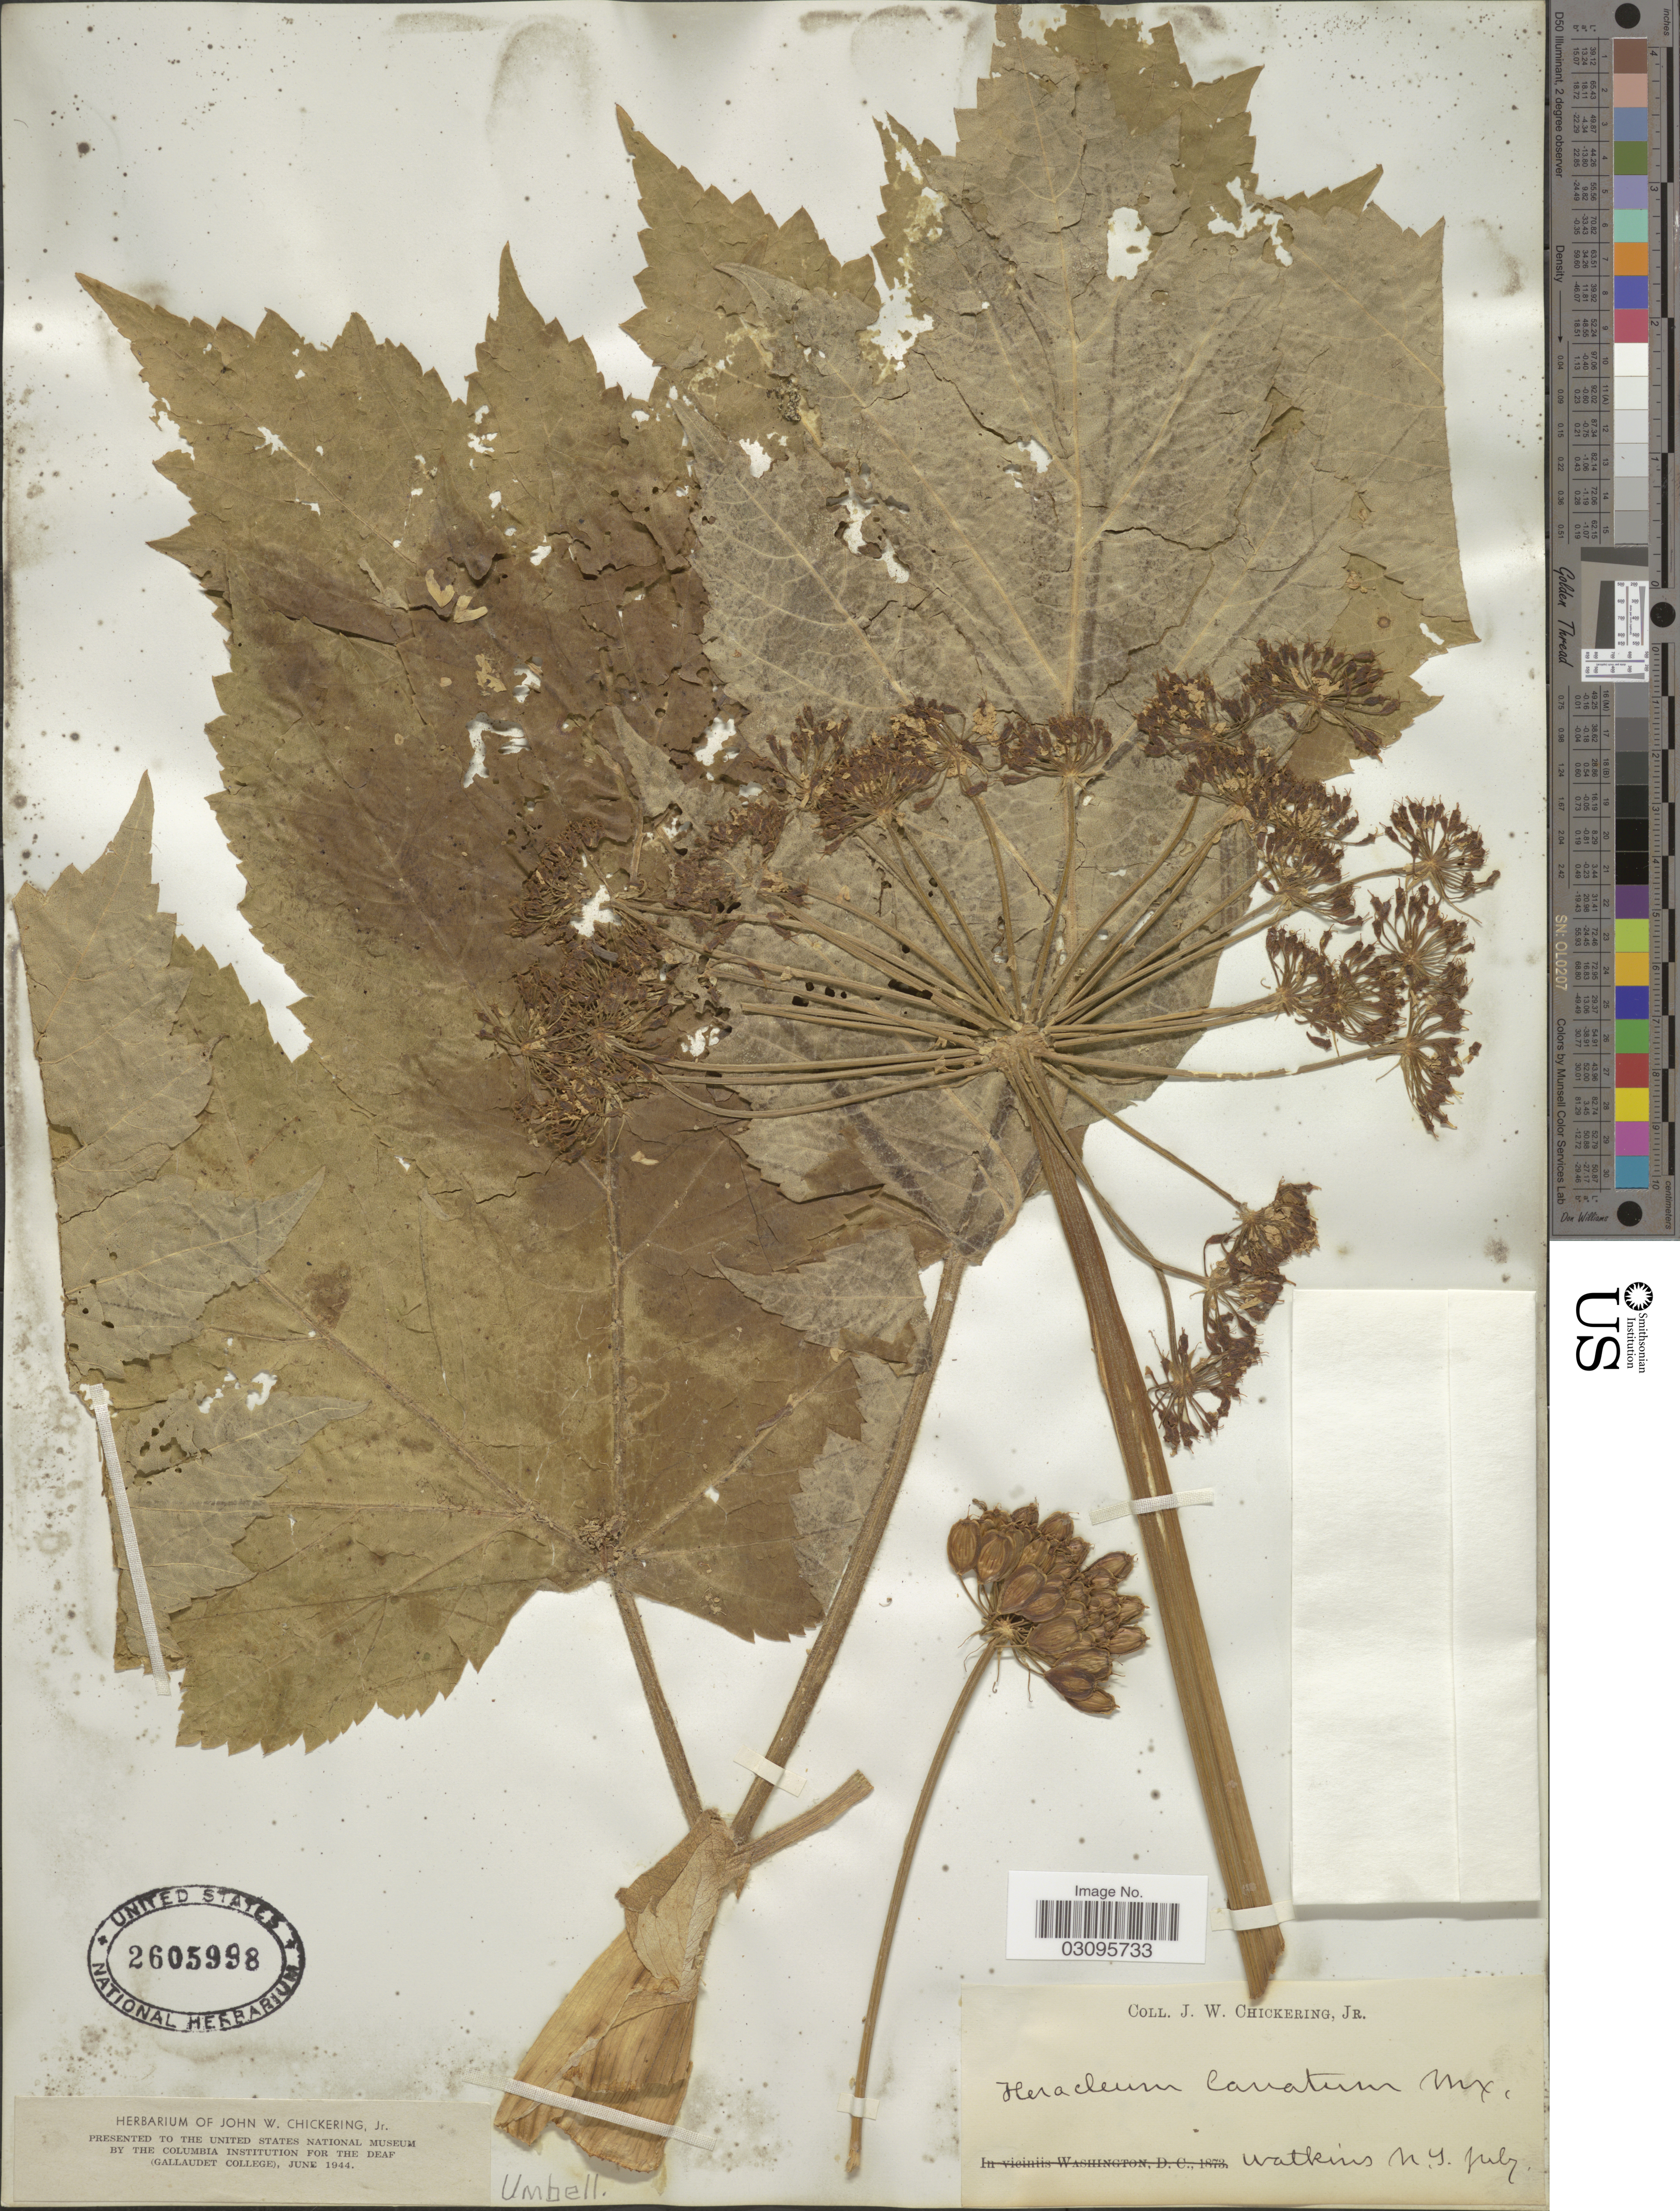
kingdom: Plantae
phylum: Tracheophyta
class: Magnoliopsida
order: Apiales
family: Apiaceae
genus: Heracleum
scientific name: Heracleum lanatum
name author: Michx.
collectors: J. W. Chickering Jr.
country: United States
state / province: New York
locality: Watkins N. Y.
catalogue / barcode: US 2605998